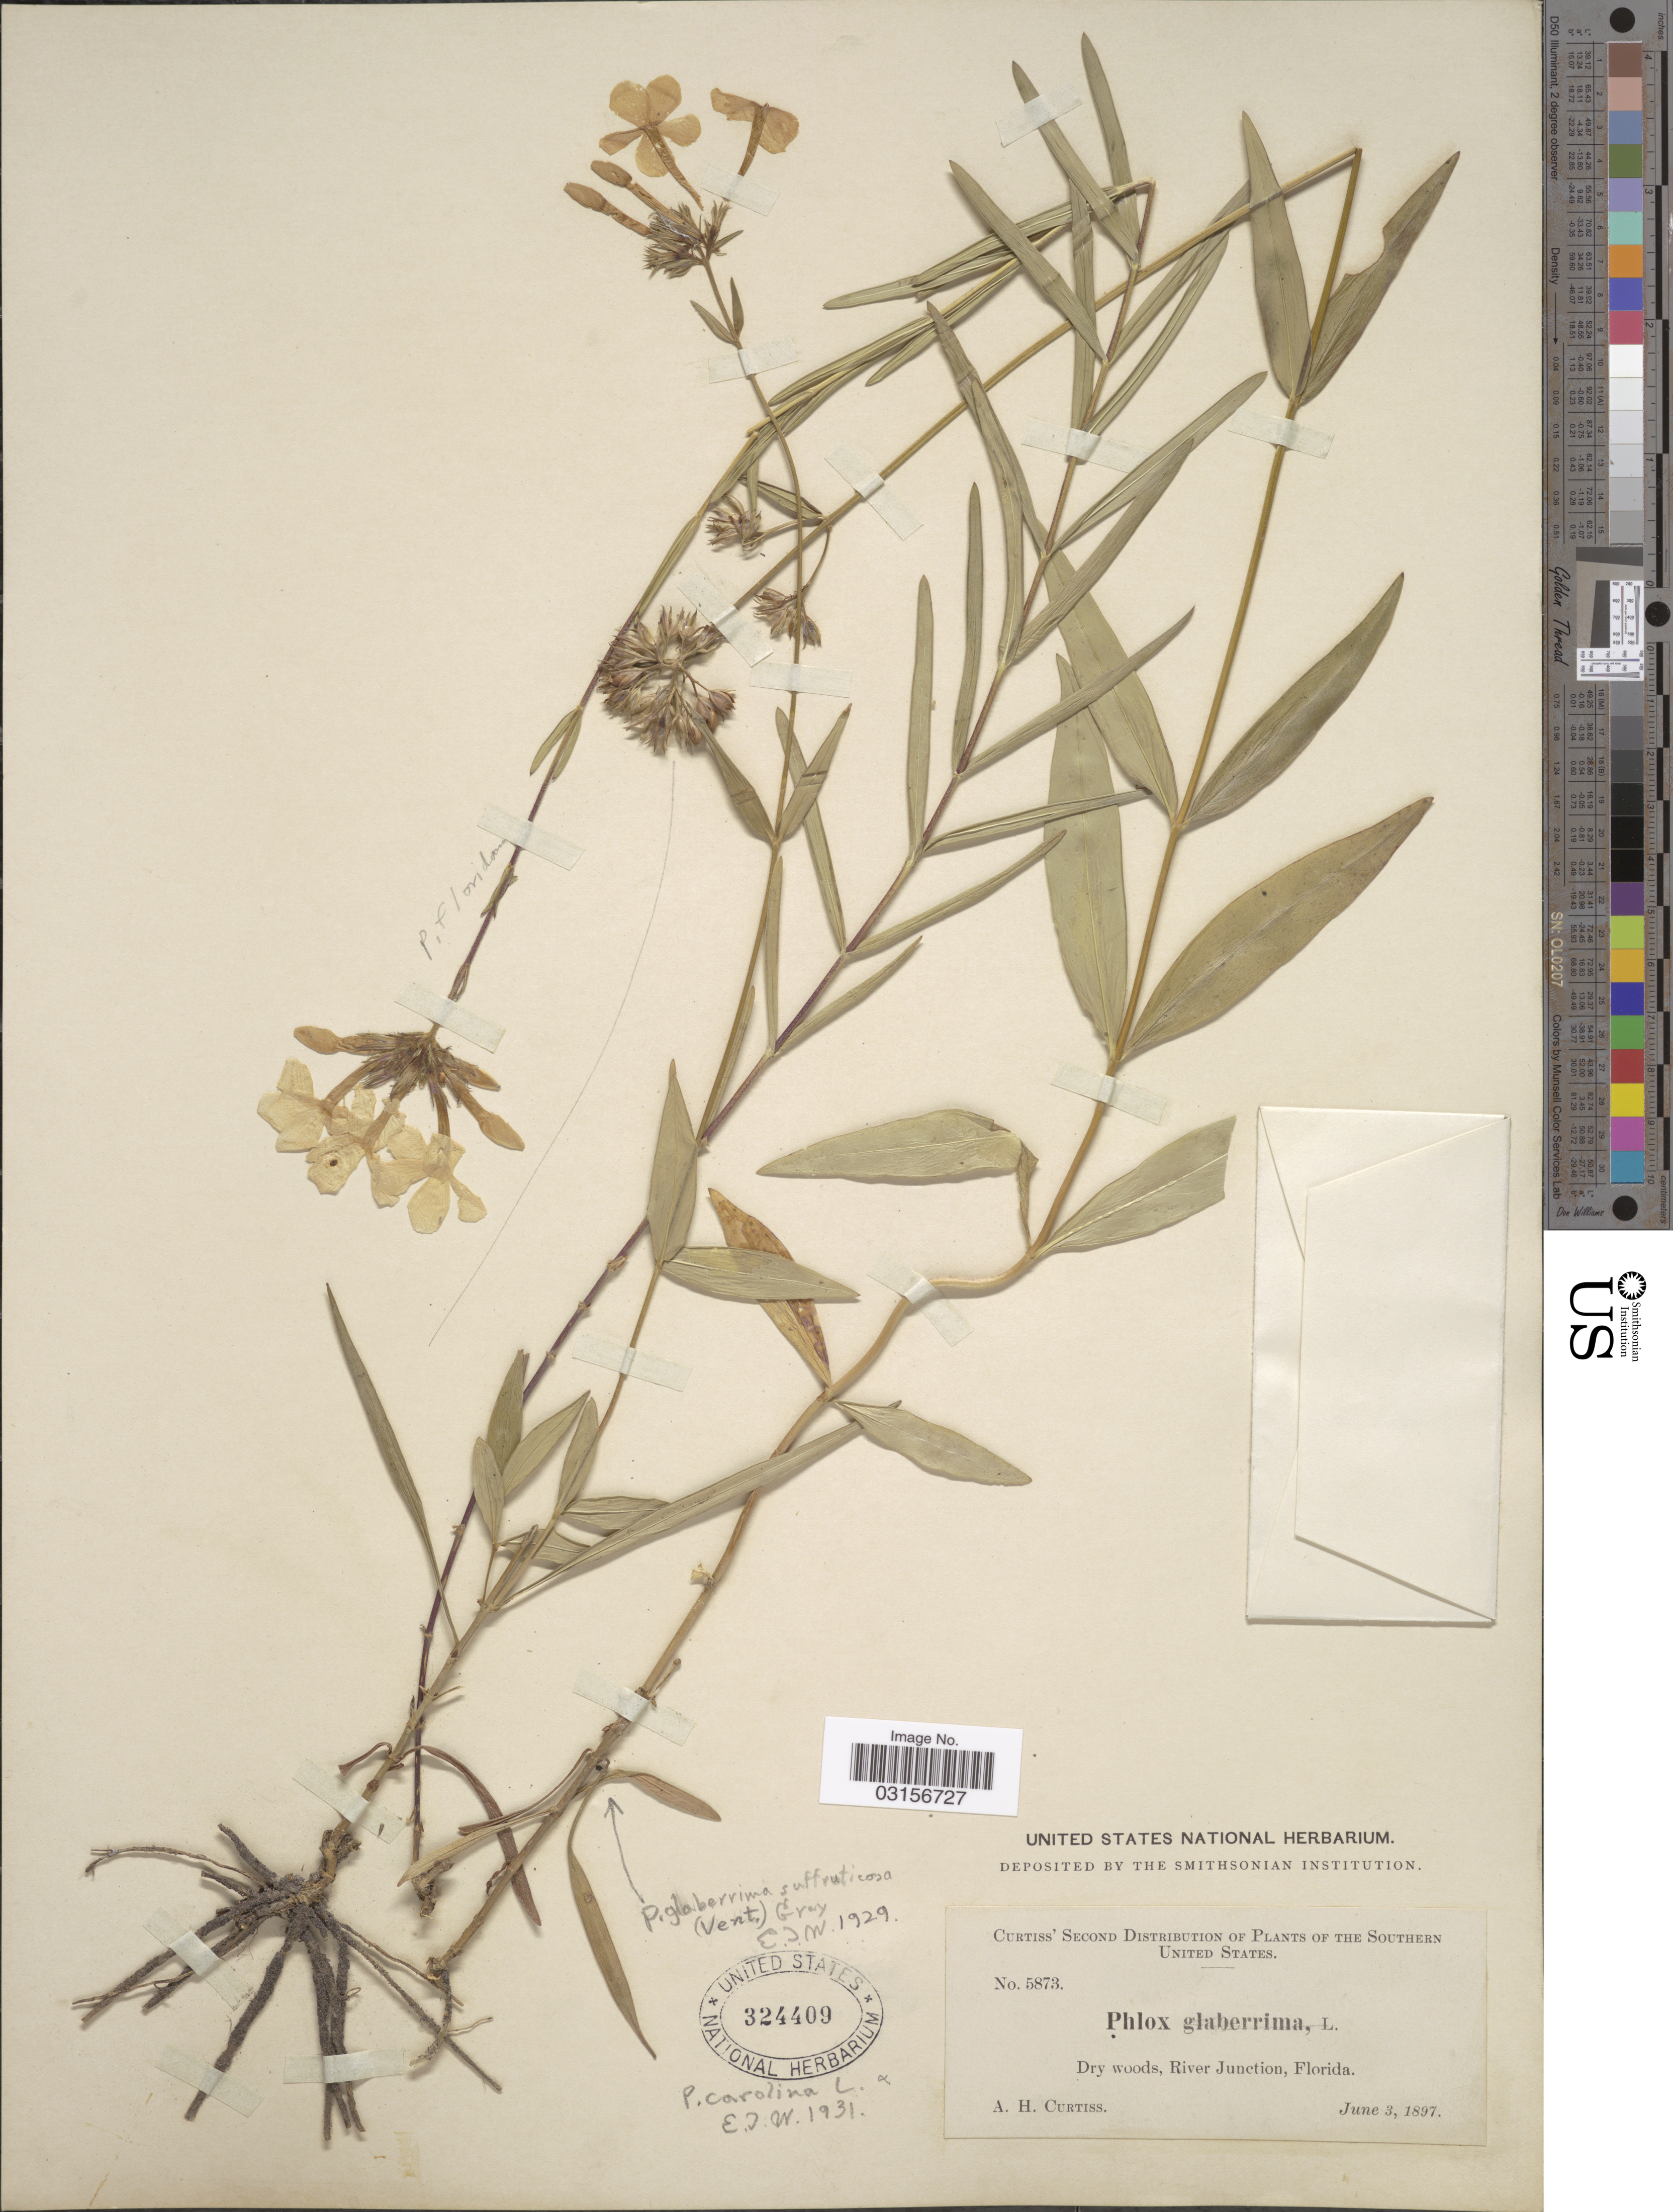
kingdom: Plantae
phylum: Tracheophyta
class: Magnoliopsida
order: Ericales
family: Polemoniaceae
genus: Phlox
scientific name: Phlox carolina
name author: L.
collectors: A. H. Curtiss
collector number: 5873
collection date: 1897-06-03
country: United States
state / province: Florida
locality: Dry woods, River Junction, Florida, The Southern United States.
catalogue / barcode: US 324409